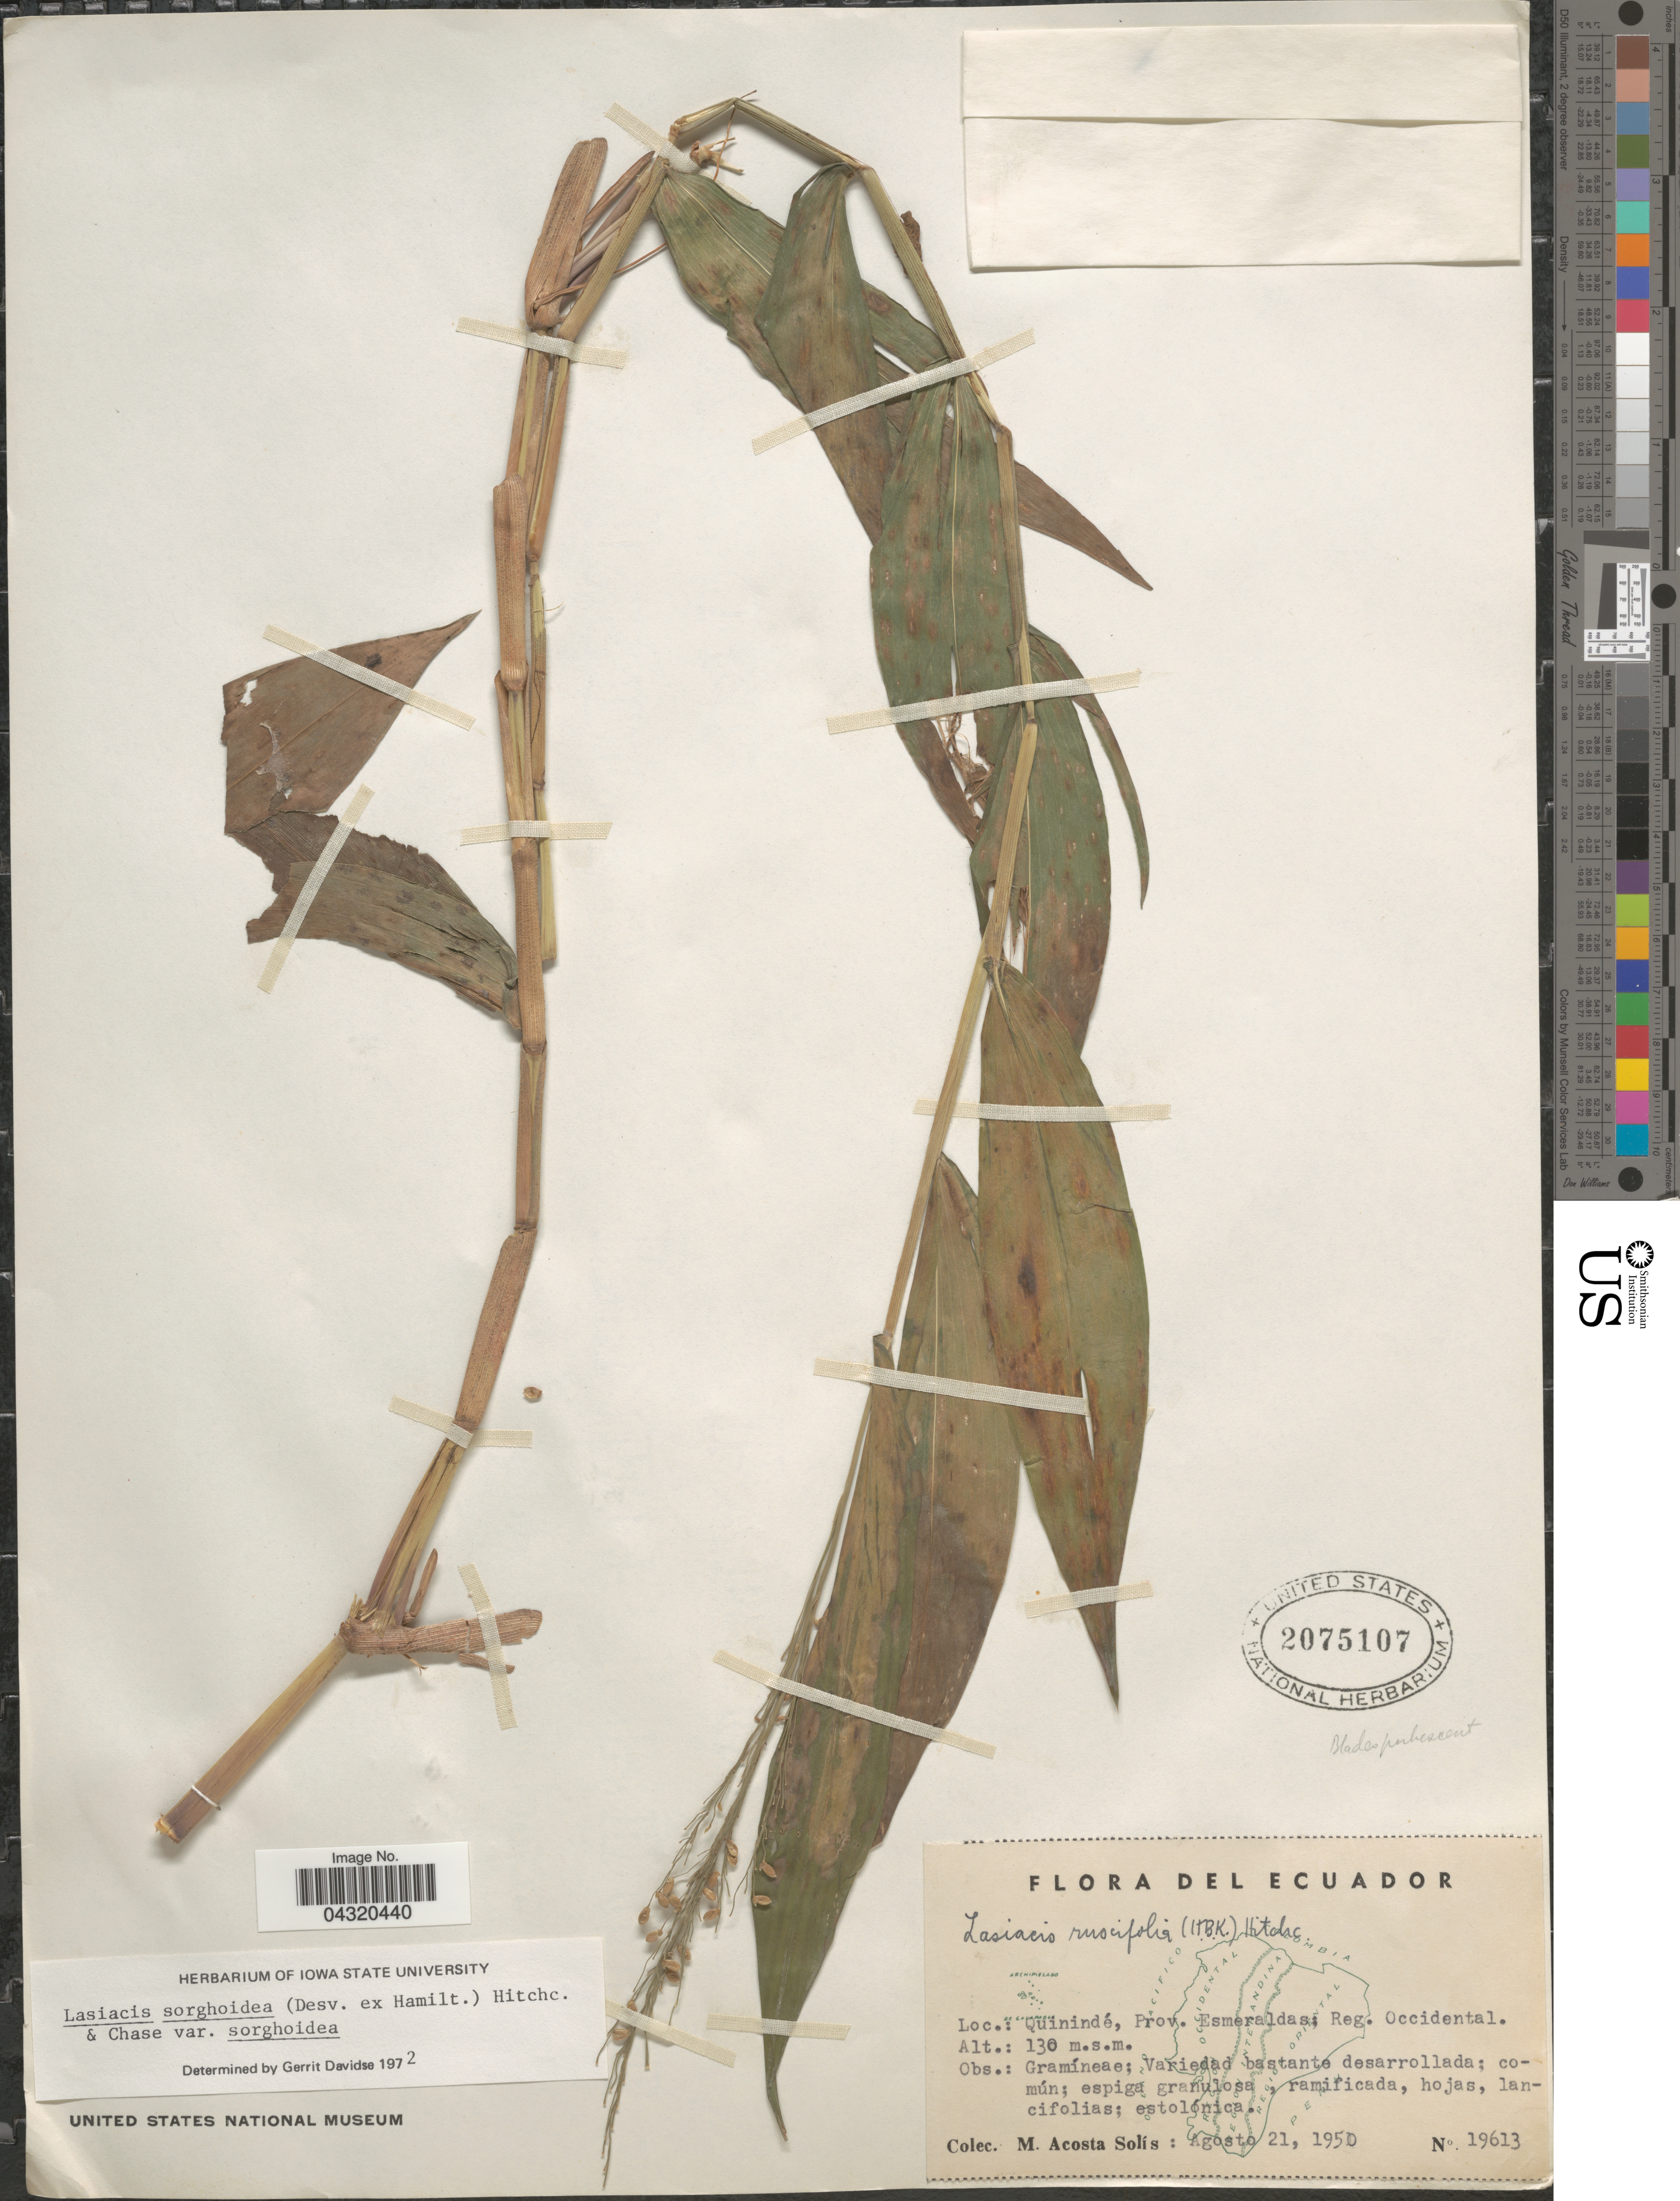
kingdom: Plantae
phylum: Tracheophyta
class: Liliopsida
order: Poales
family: Poaceae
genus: Lasiacis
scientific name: Lasiacis sorghoidea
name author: (Desv. ex Ham.) Hitchc. & Chase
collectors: M. Acosta Solis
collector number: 19613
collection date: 1950-08-21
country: Ecuador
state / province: Esmeraldas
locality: Quinindé; Reg. Occidental.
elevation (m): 130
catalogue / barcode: US 2075107